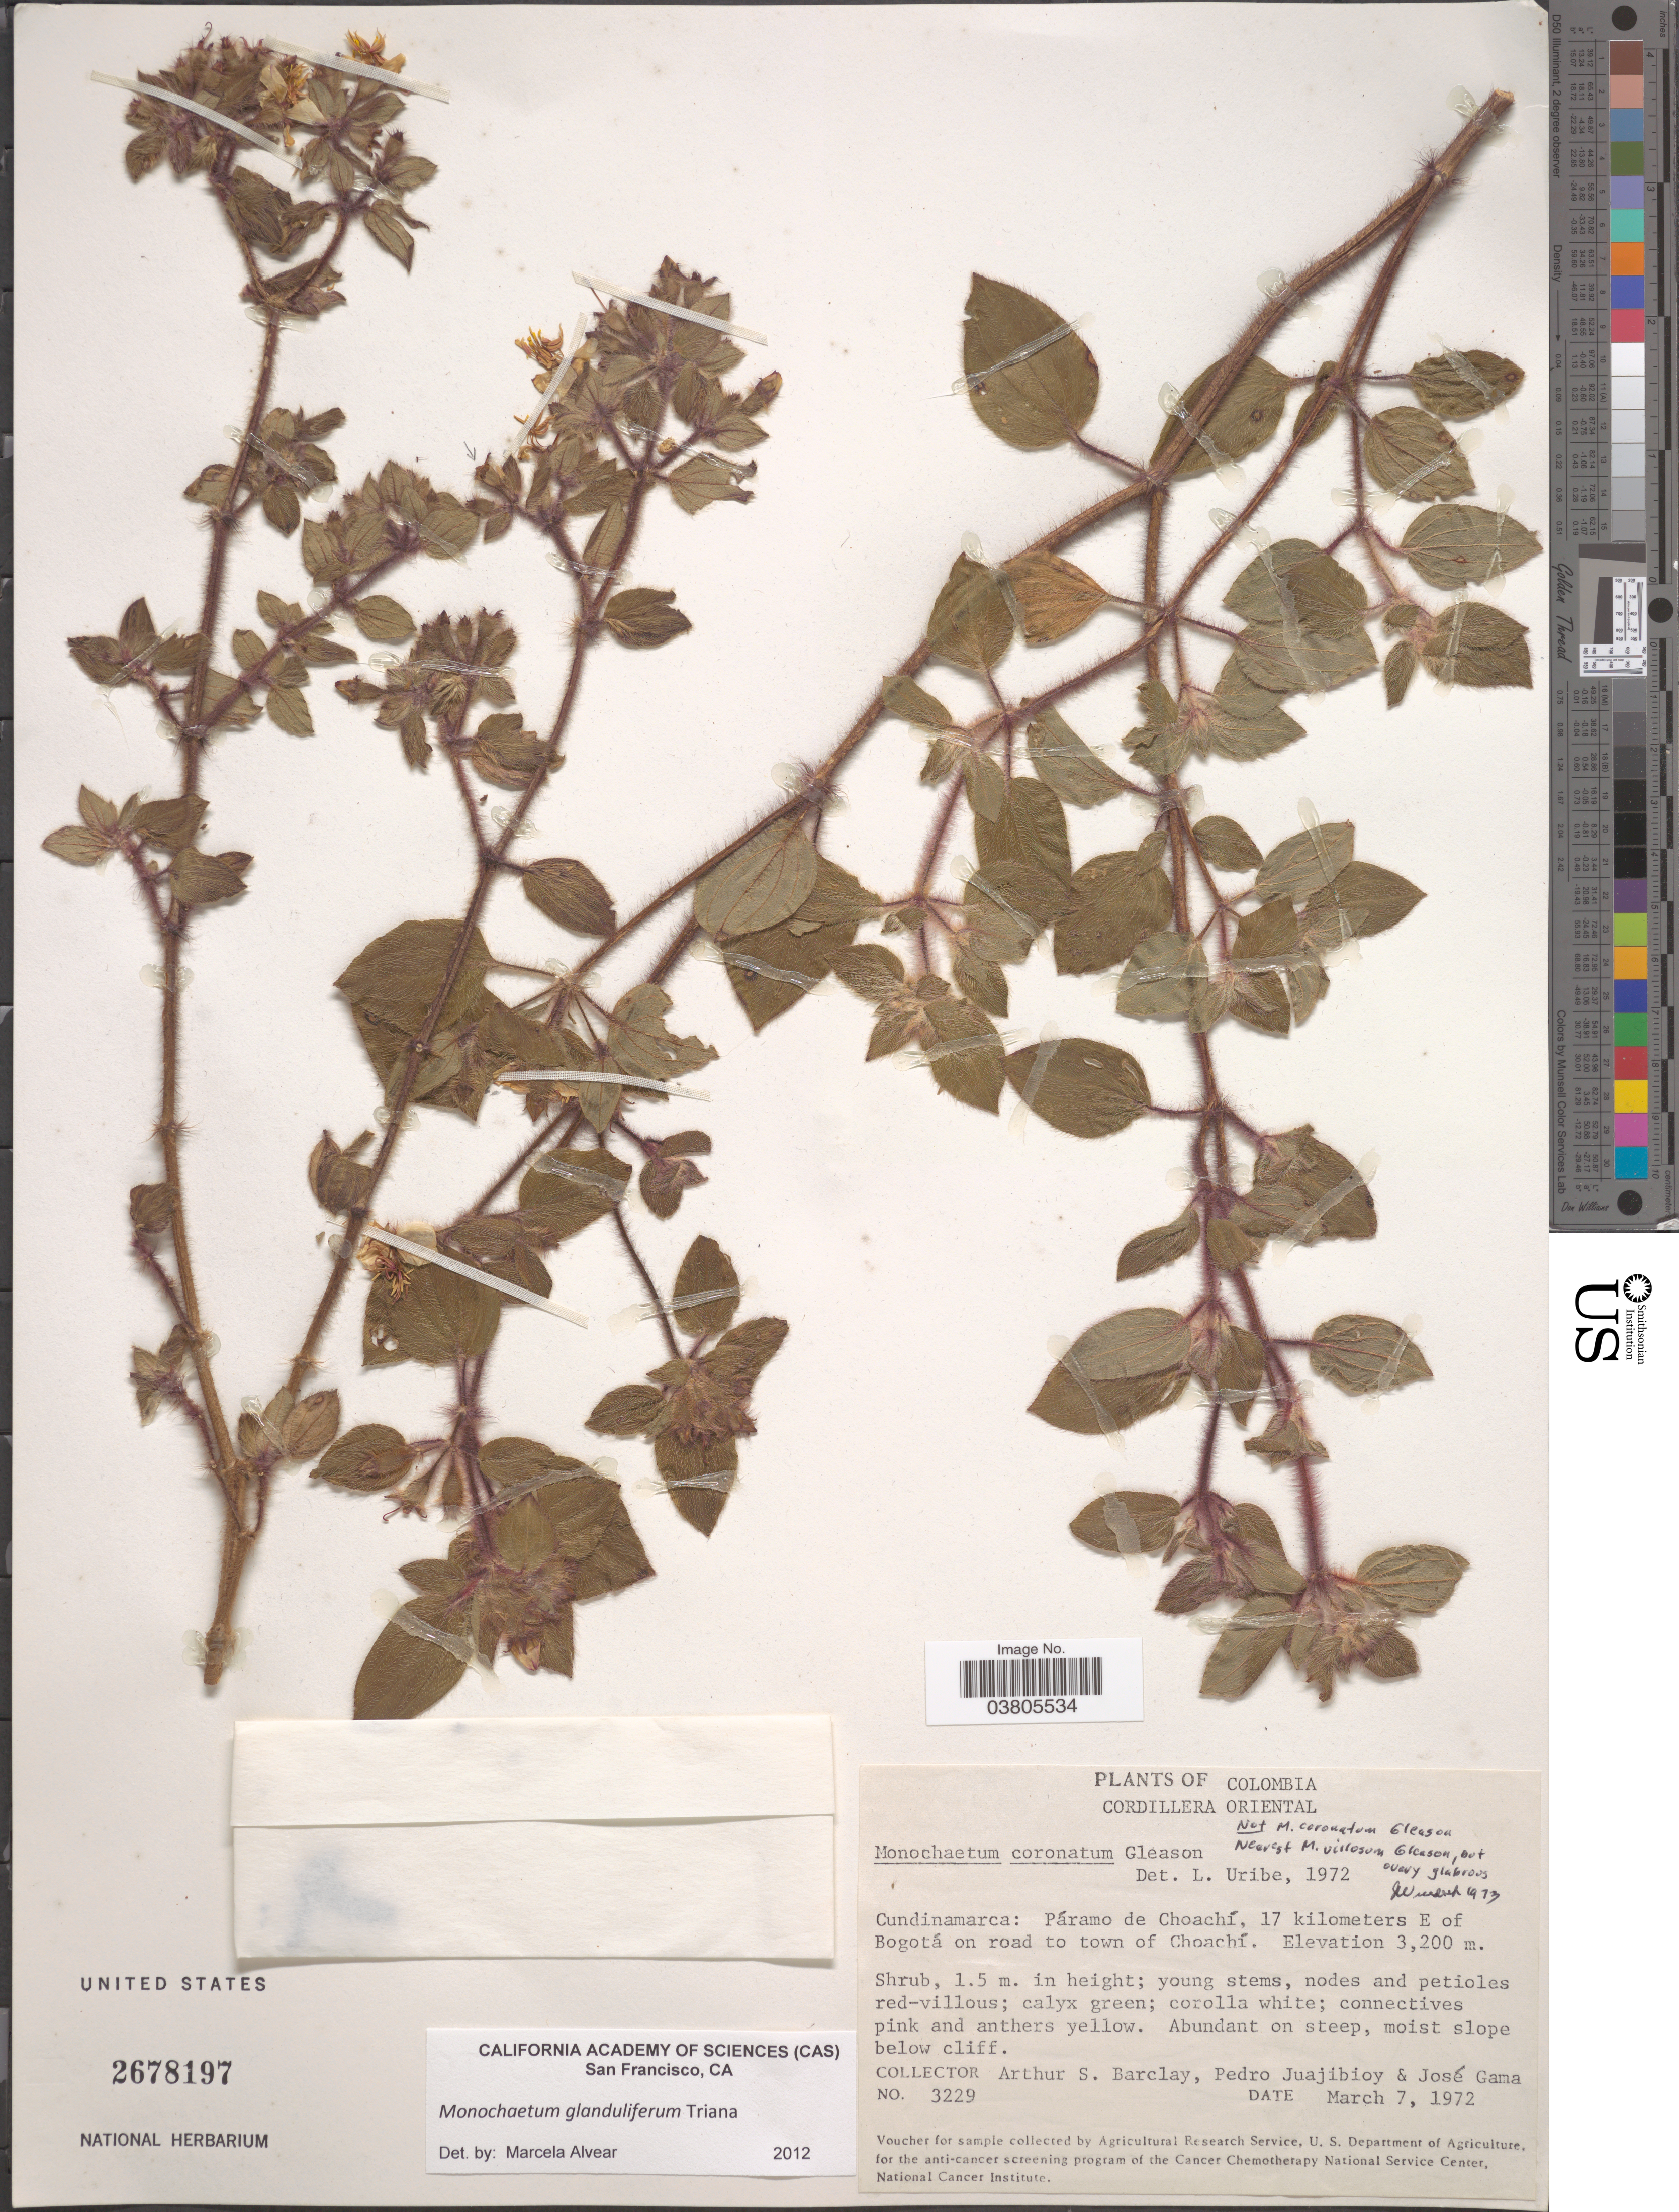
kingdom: Plantae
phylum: Tracheophyta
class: Magnoliopsida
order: Myrtales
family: Melastomataceae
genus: Monochaetum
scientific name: Monochaetum glanduliferum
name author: Triana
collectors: A. S. Barclay, P. Juajibioy & J. Agama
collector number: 3229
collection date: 1972-03-07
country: Colombia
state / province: Cundinamarca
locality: Cordillera Oriental. Páramo de Choachí, 17 kilometers E of Bogotá on road to town of Choachí.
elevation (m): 3200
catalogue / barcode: US 2678197